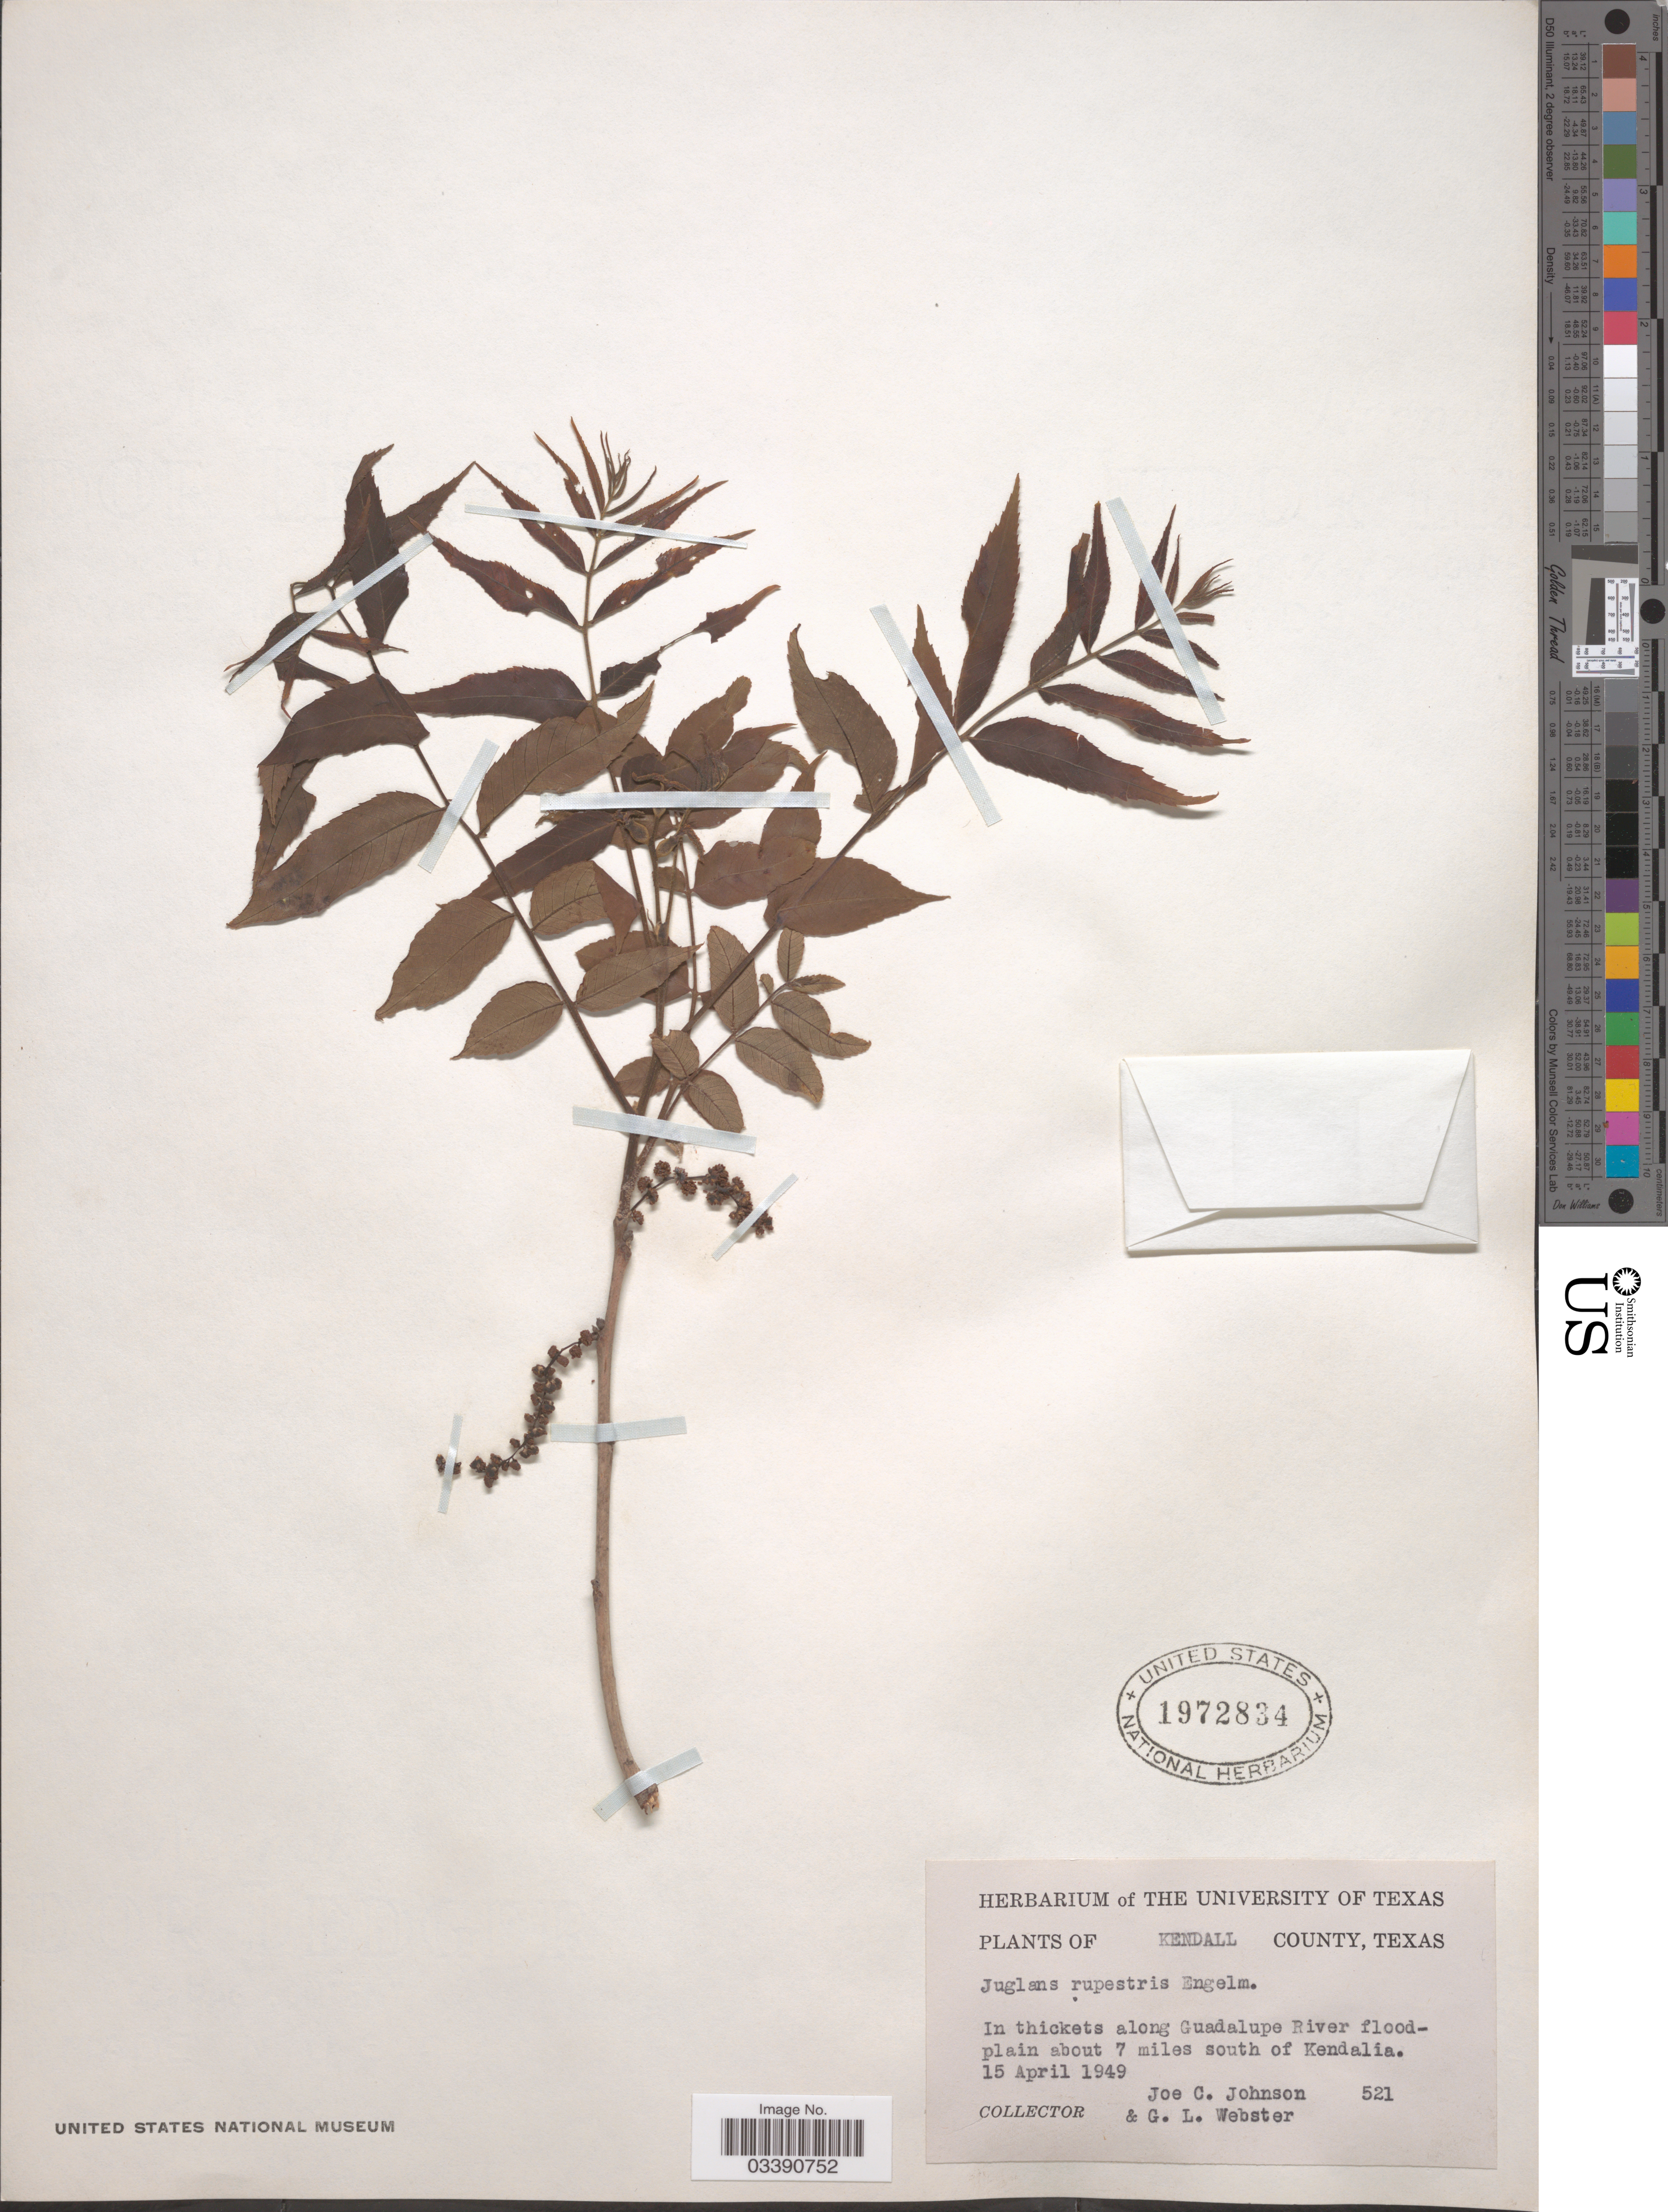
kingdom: Plantae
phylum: Tracheophyta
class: Magnoliopsida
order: Fagales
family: Juglandaceae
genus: Juglans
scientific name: Juglans microcarpa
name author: Berland. in Berland. & Chovell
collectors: J. C. Johnson & G. L. Webster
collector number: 521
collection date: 1949-04-15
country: United States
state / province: Texas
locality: Kendall County. In thickets along Guadalupe River floodplain about 7 miles south of Kendalia.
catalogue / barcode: US 1972834